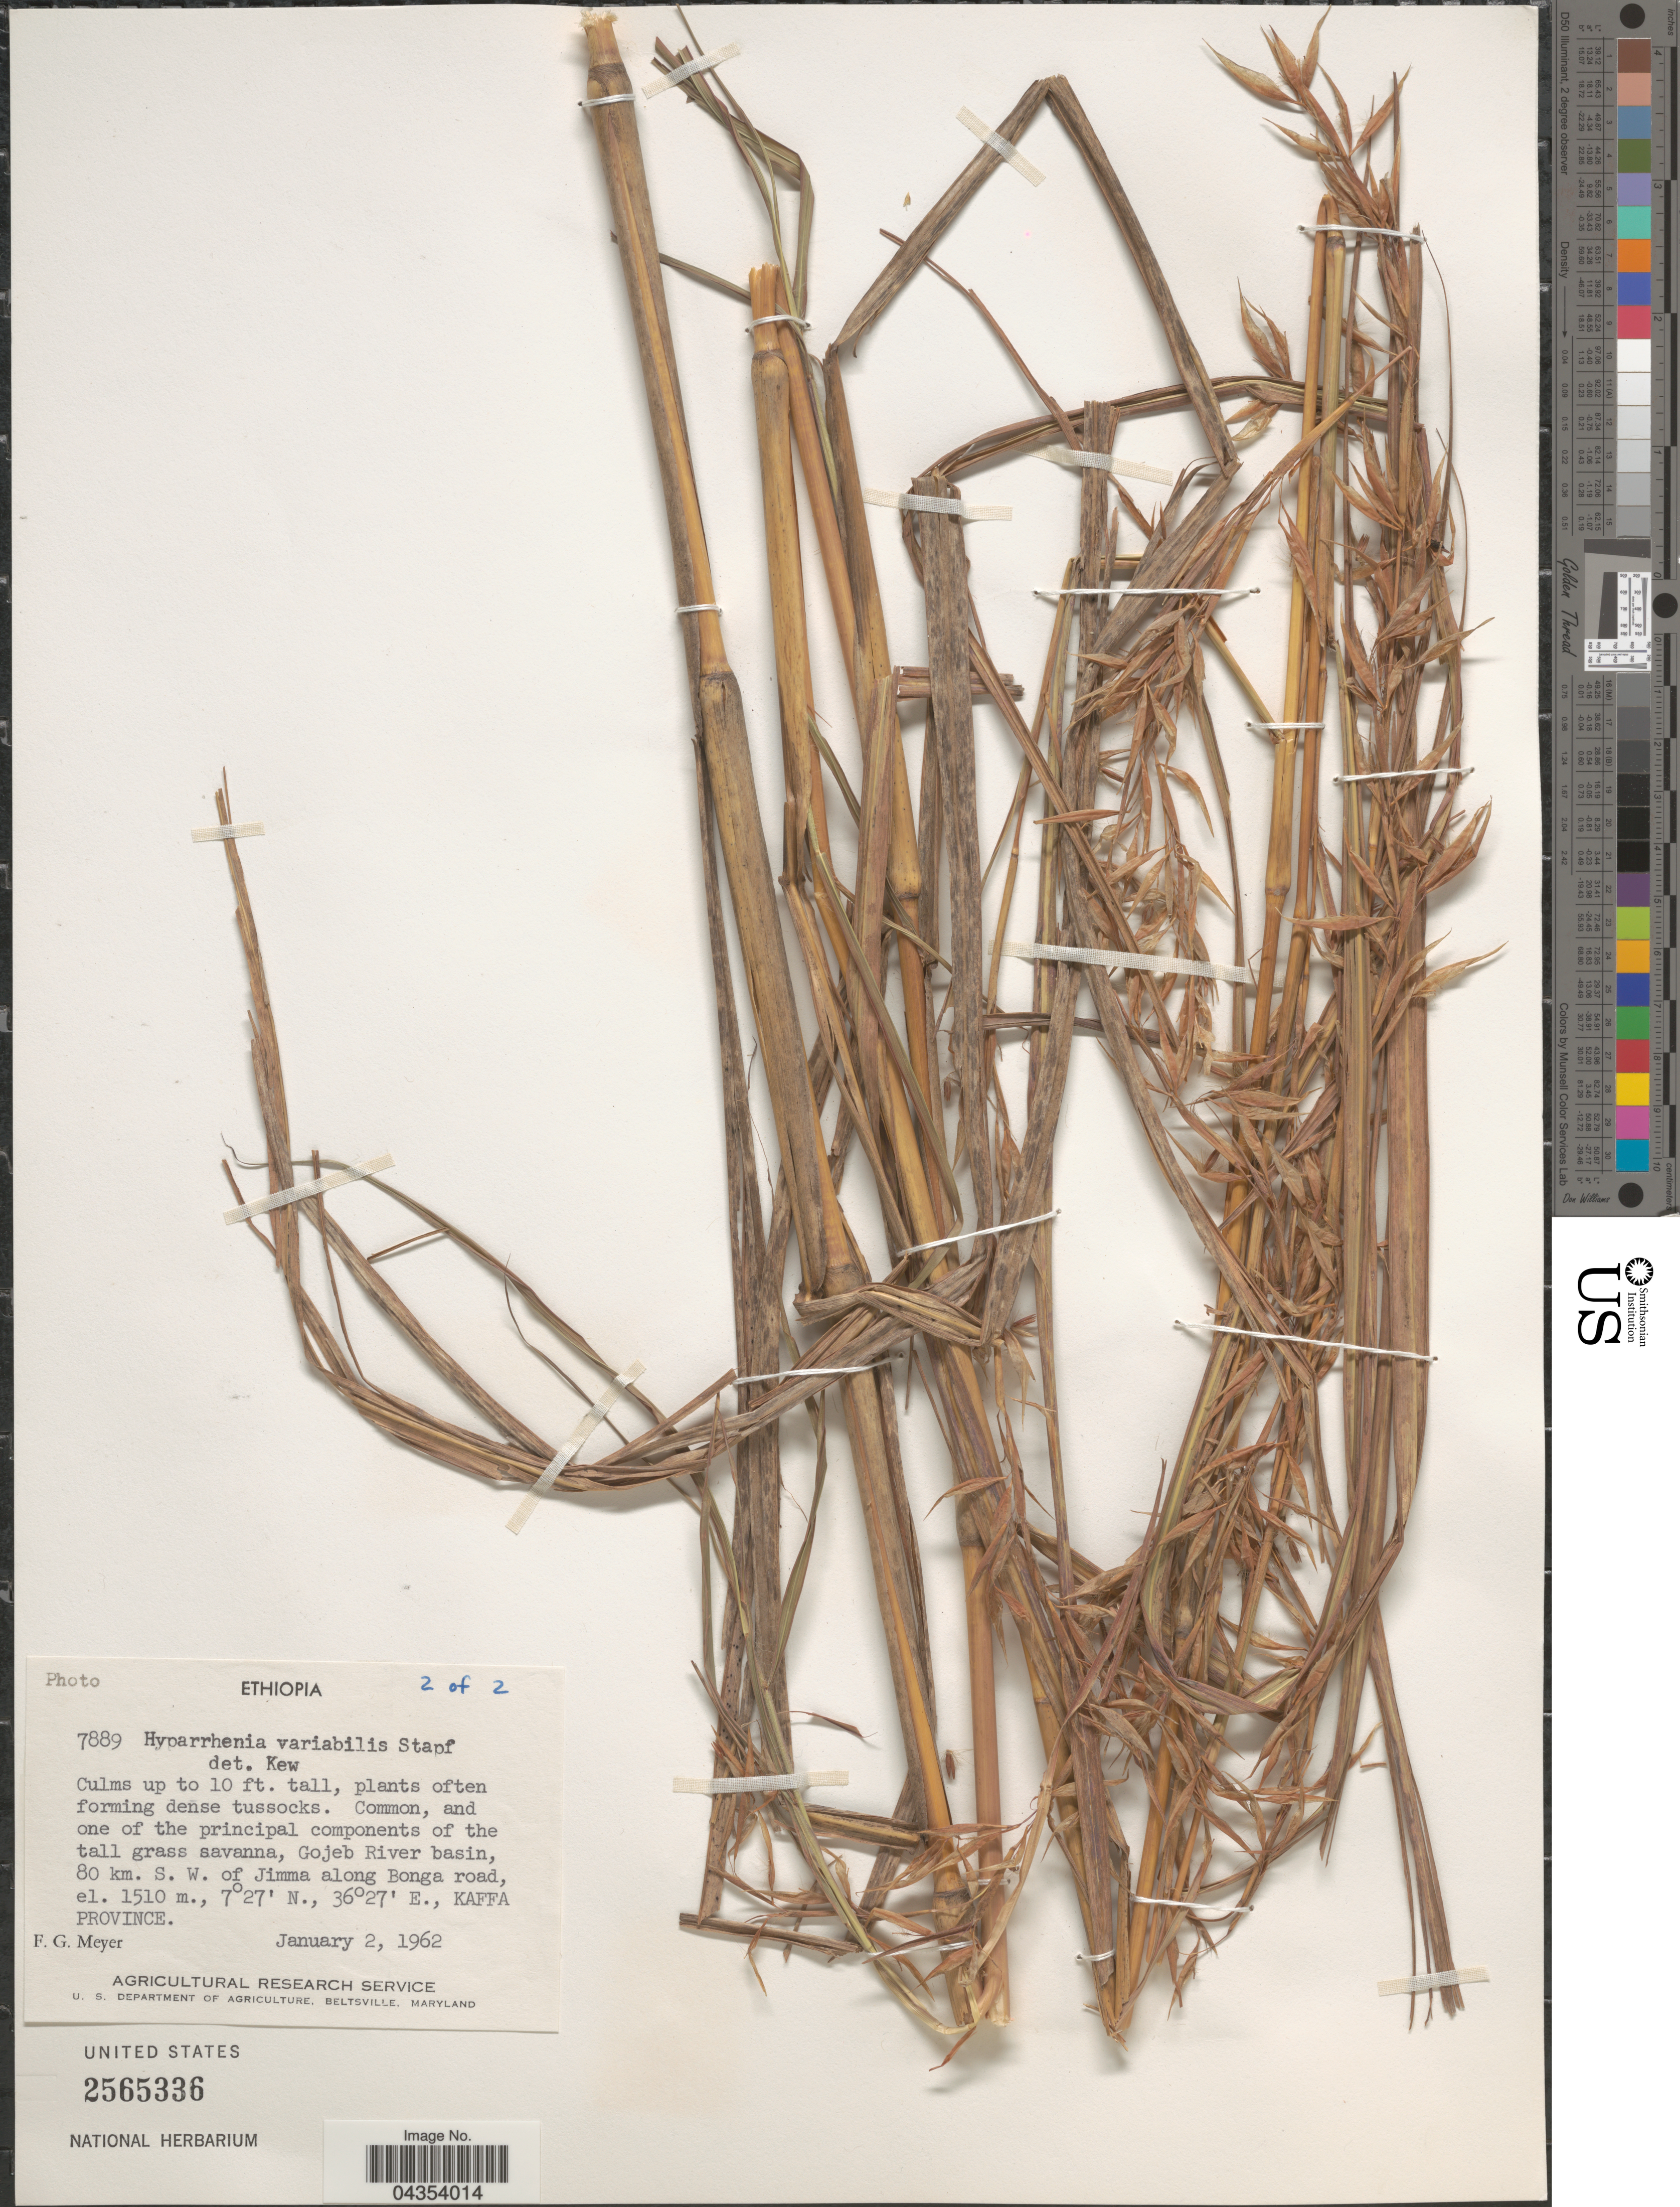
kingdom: Plantae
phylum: Tracheophyta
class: Liliopsida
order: Poales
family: Poaceae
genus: Hyparrhenia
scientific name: Hyparrhenia variabilis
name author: Stapf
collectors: F. G. Meyer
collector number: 7889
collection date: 1962-01-02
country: Ethiopia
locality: Common, and one of the prjincipal components of the tall grass savanna, Gojeb River basin, 80 km. S. W. of Jimma along Bonga road, Kaffa Province.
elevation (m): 1510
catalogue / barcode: US 2565336